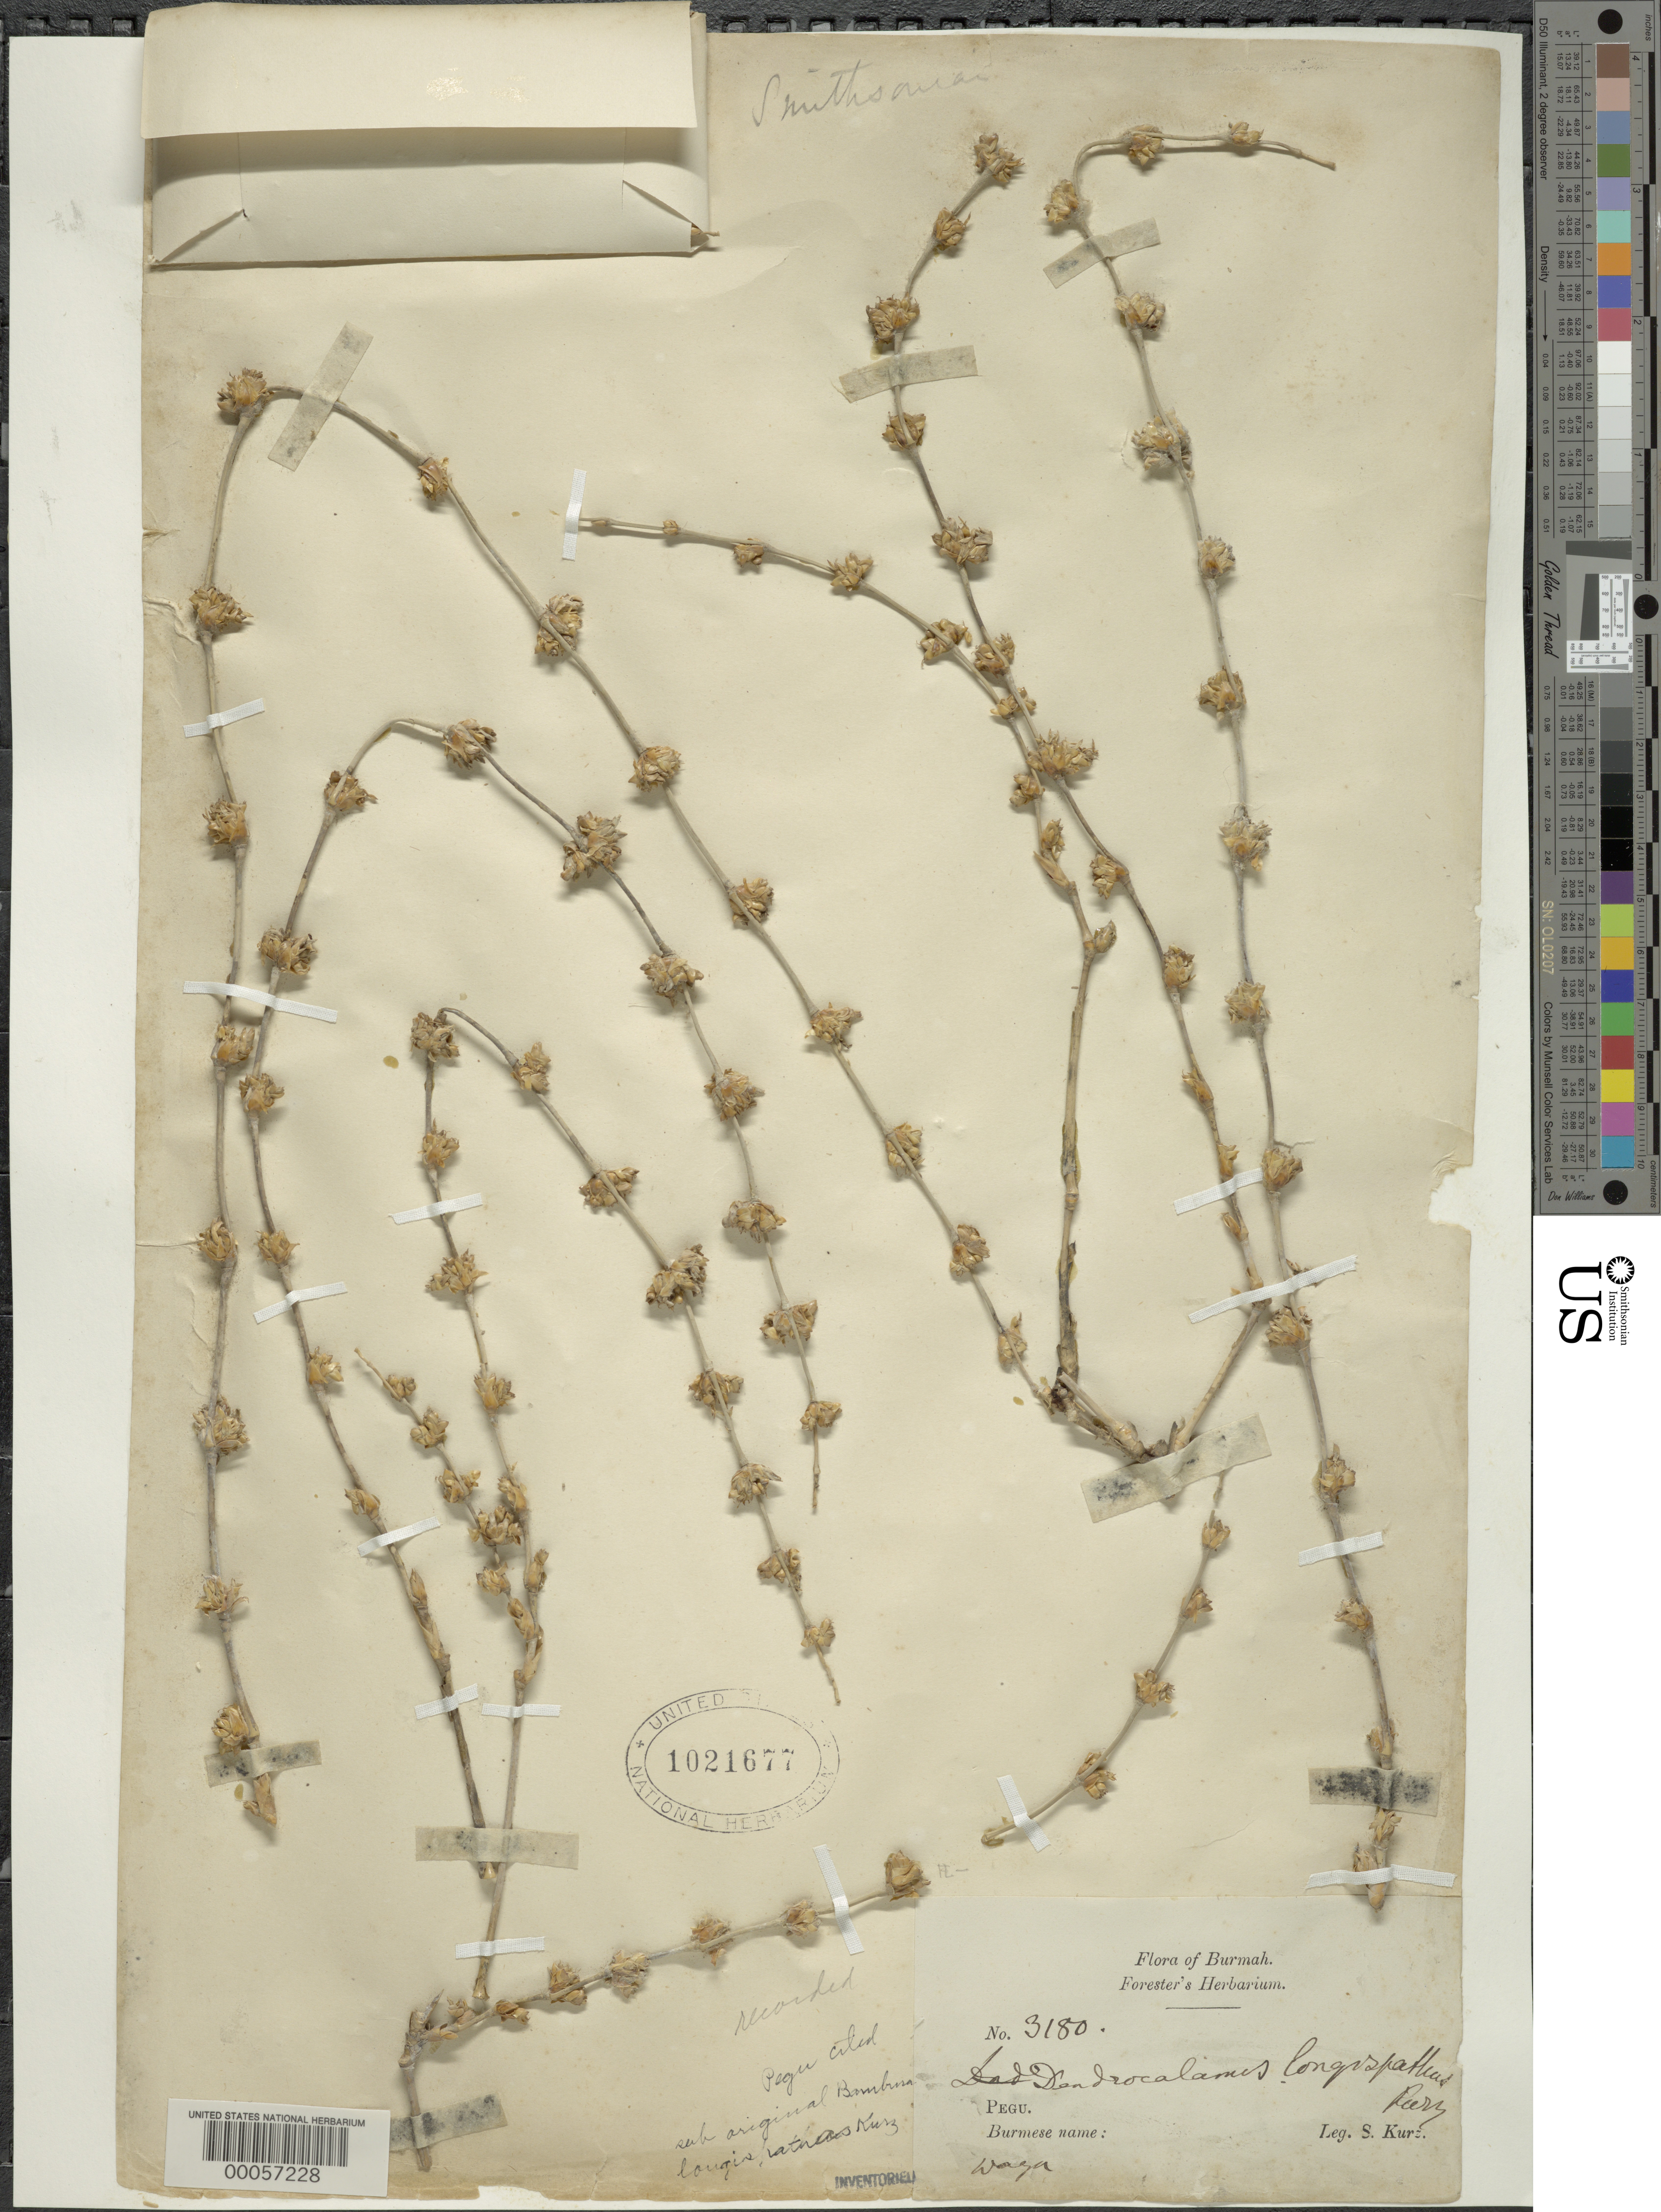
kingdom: Plantae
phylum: Tracheophyta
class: Liliopsida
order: Poales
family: Poaceae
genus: Dendrocalamus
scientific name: Dendrocalamus longispathus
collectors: W. Kurz et al.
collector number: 3180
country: Myanmar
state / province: Bago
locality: Pegu Dist.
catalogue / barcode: US 1021677